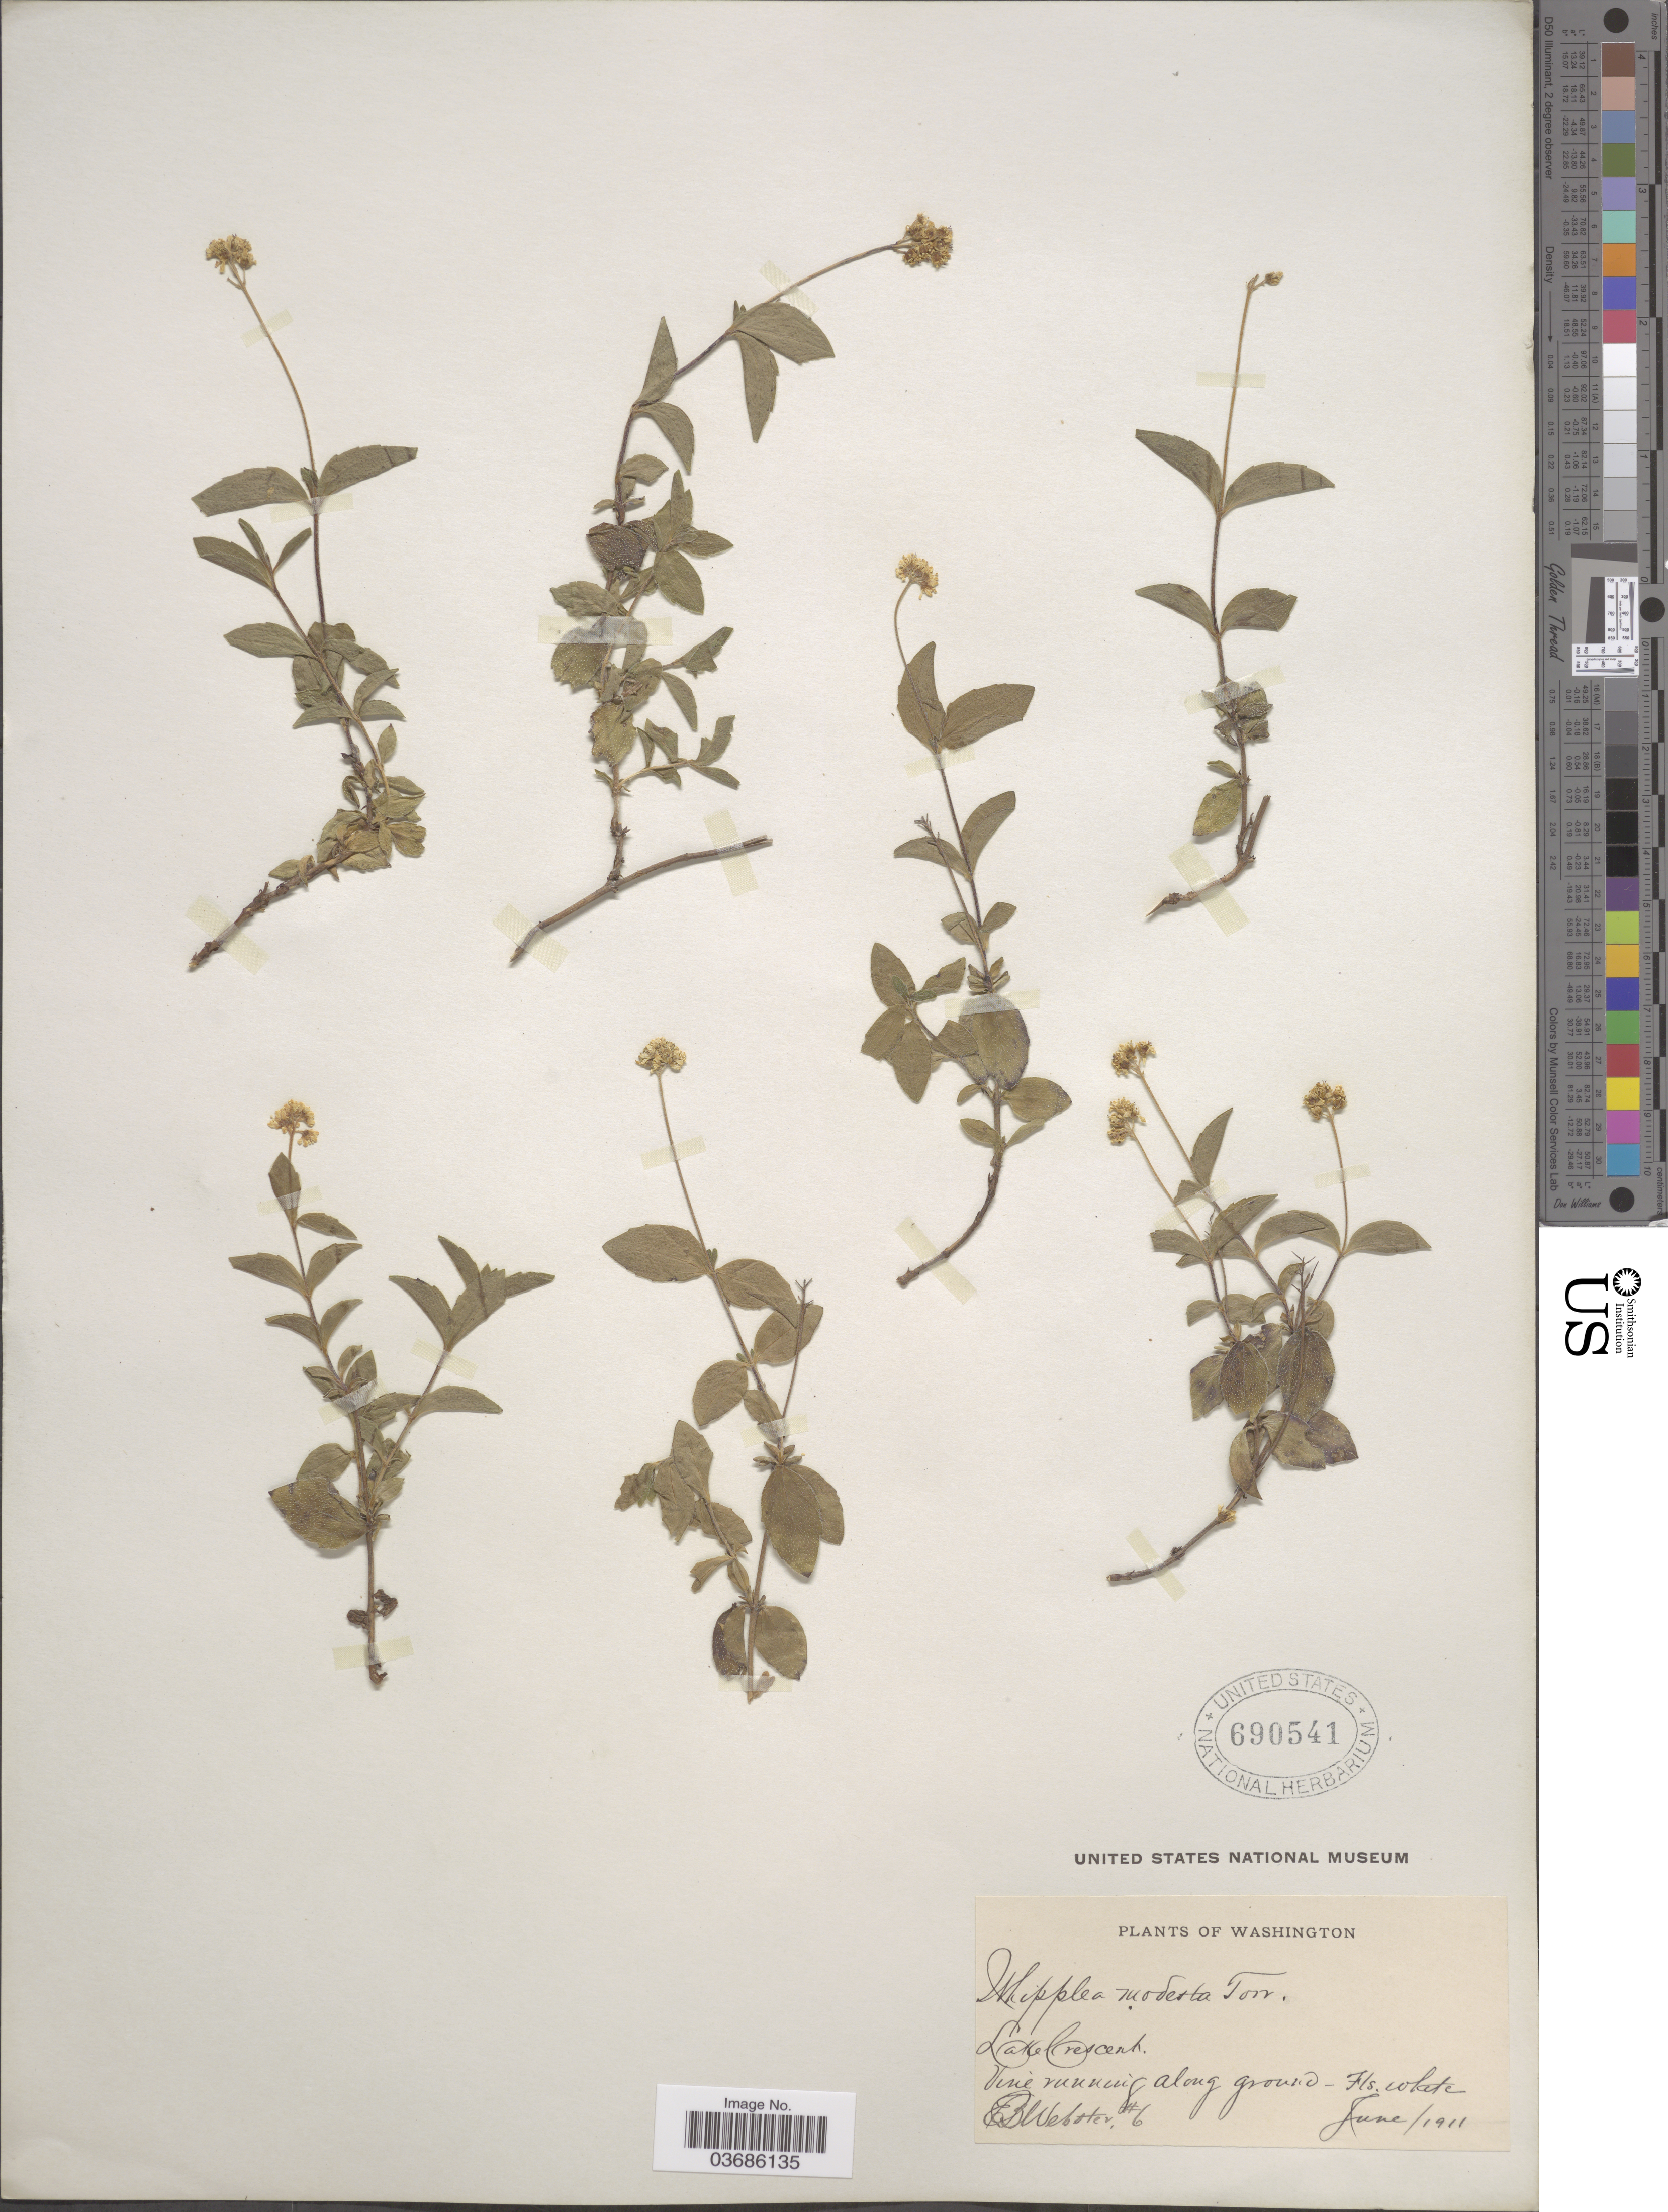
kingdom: Plantae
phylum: Tracheophyta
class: Magnoliopsida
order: Cornales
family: Hydrangeaceae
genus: Whipplea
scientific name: Whipplea modesta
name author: Torr.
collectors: E. B. Webster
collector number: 6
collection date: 1911-06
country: United States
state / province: Washington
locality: Lake Crescent.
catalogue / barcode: US 690541